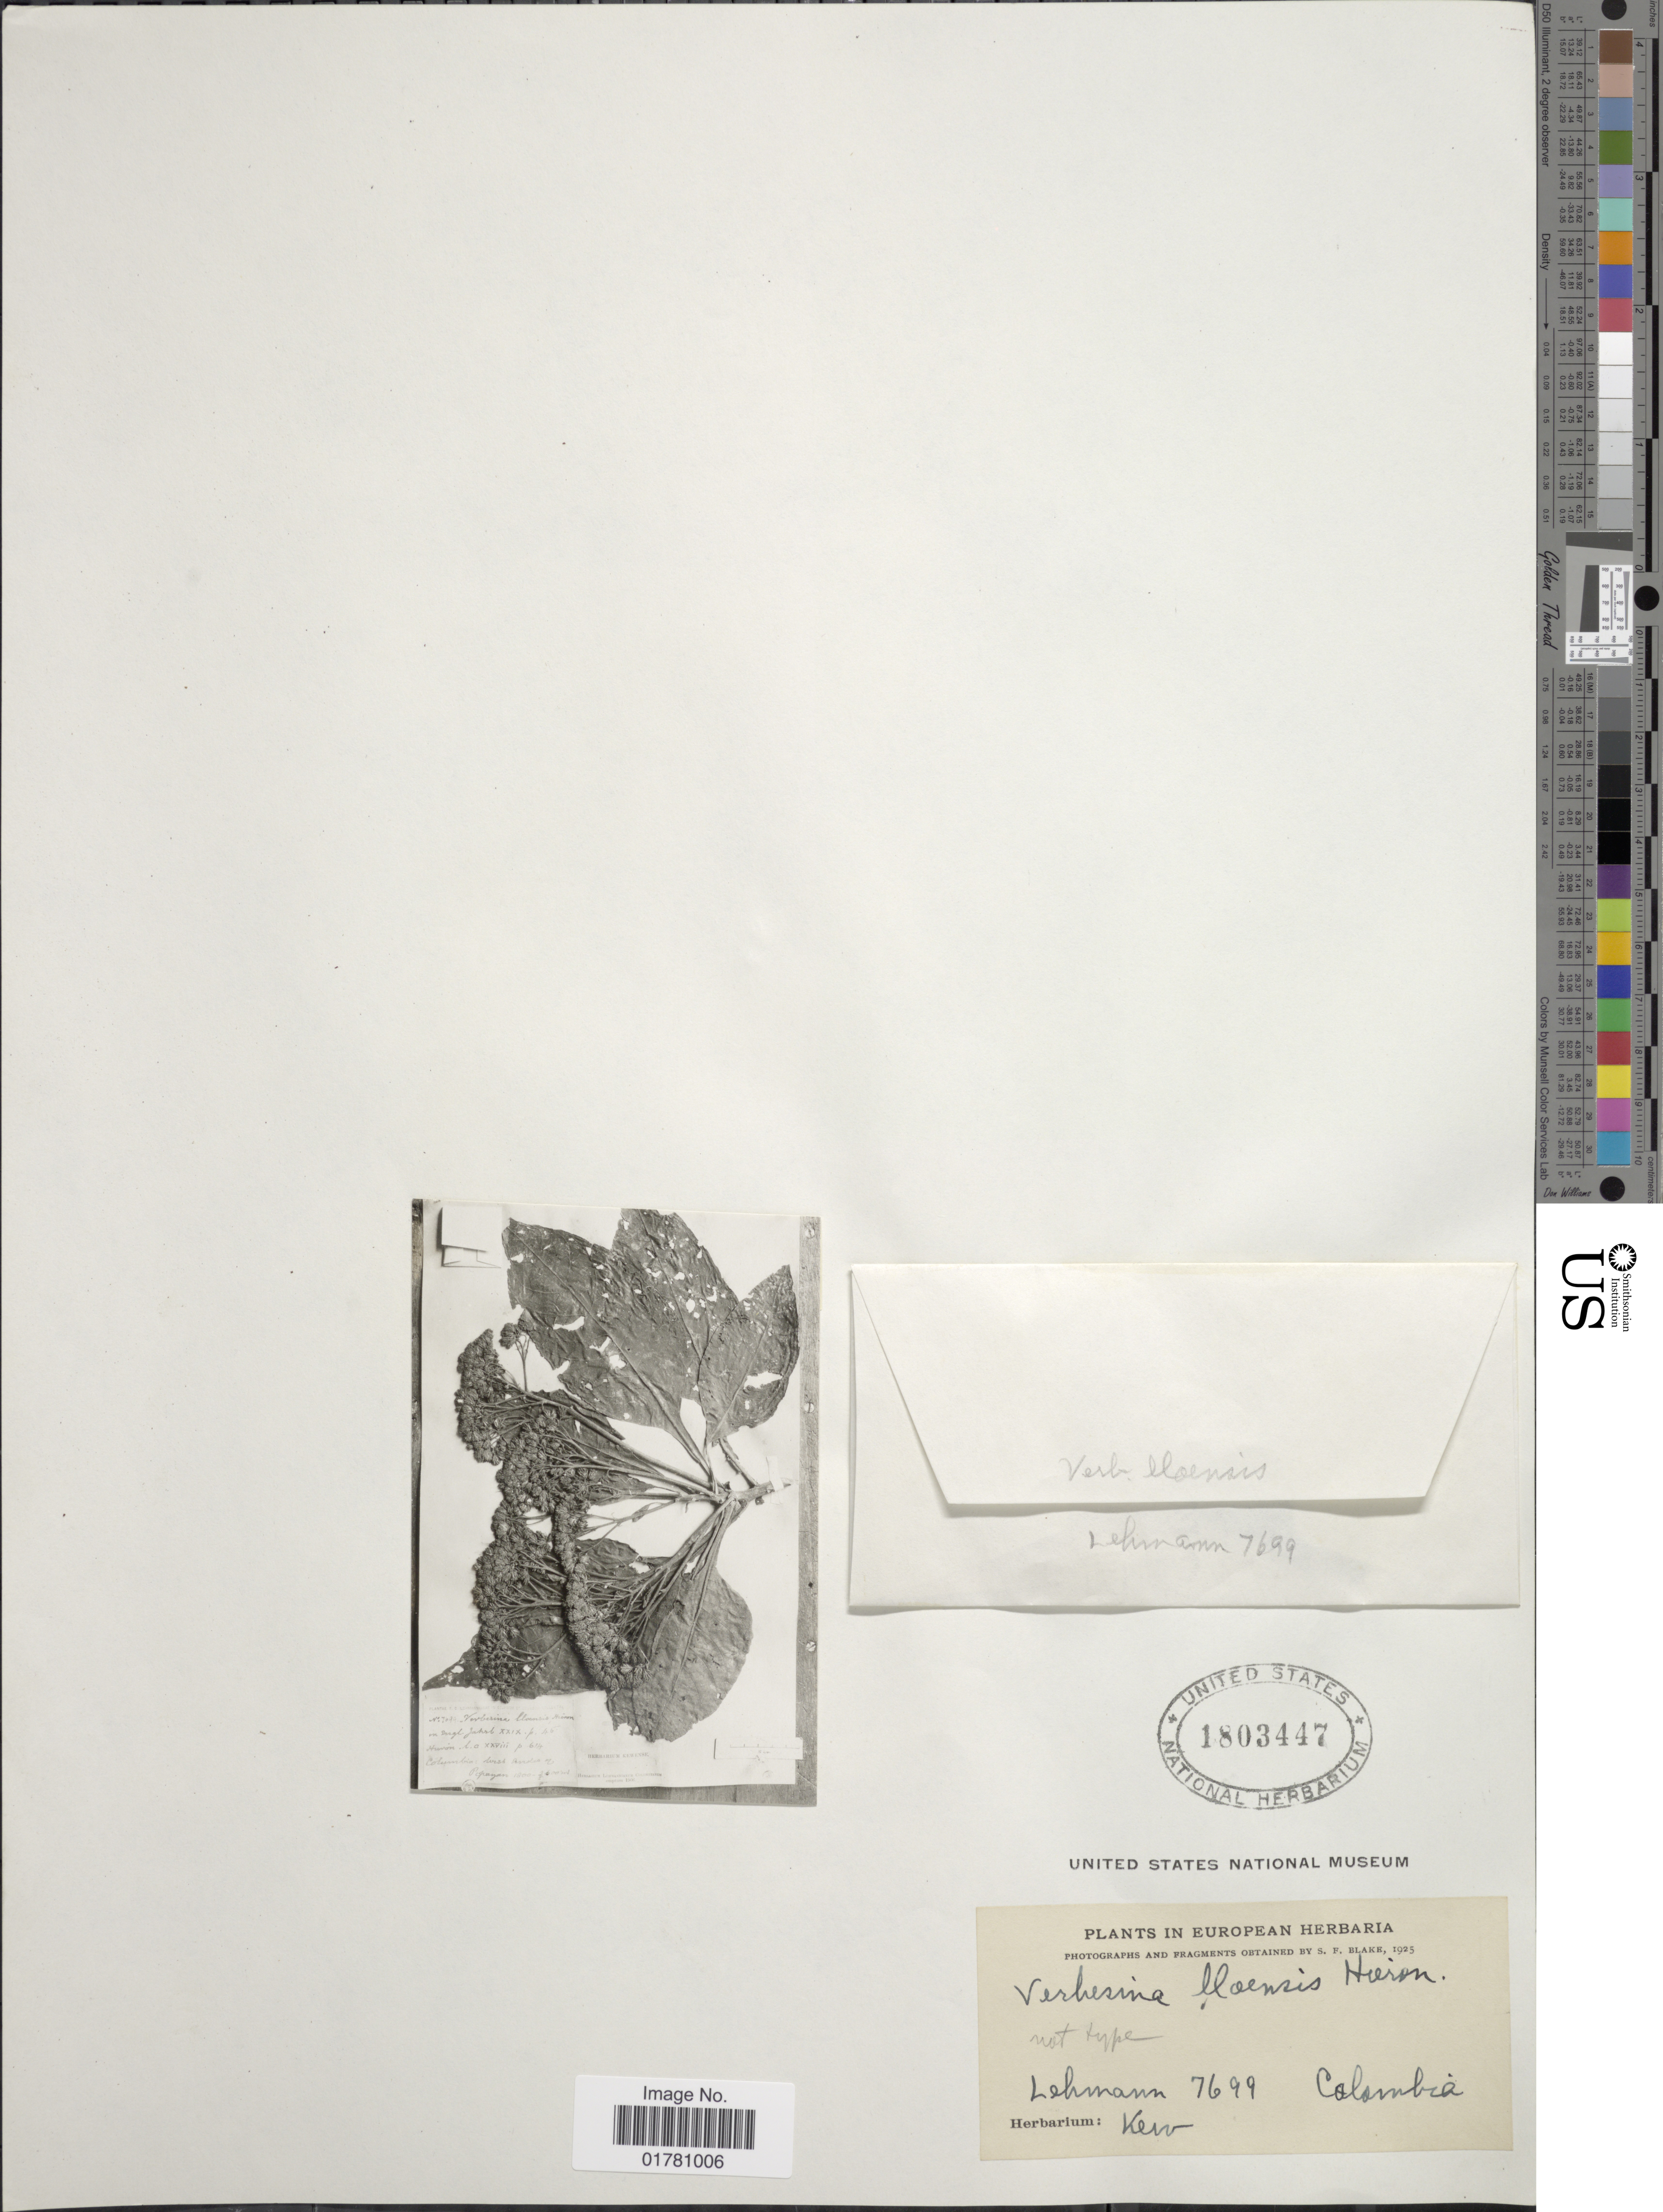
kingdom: Plantae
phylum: Tracheophyta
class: Magnoliopsida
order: Asterales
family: Asteraceae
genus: Verbesina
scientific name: Verbesina lloensis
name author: Hieron.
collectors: -. Lehmann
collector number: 7699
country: Colombia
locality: Popayan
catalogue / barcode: US 1803447